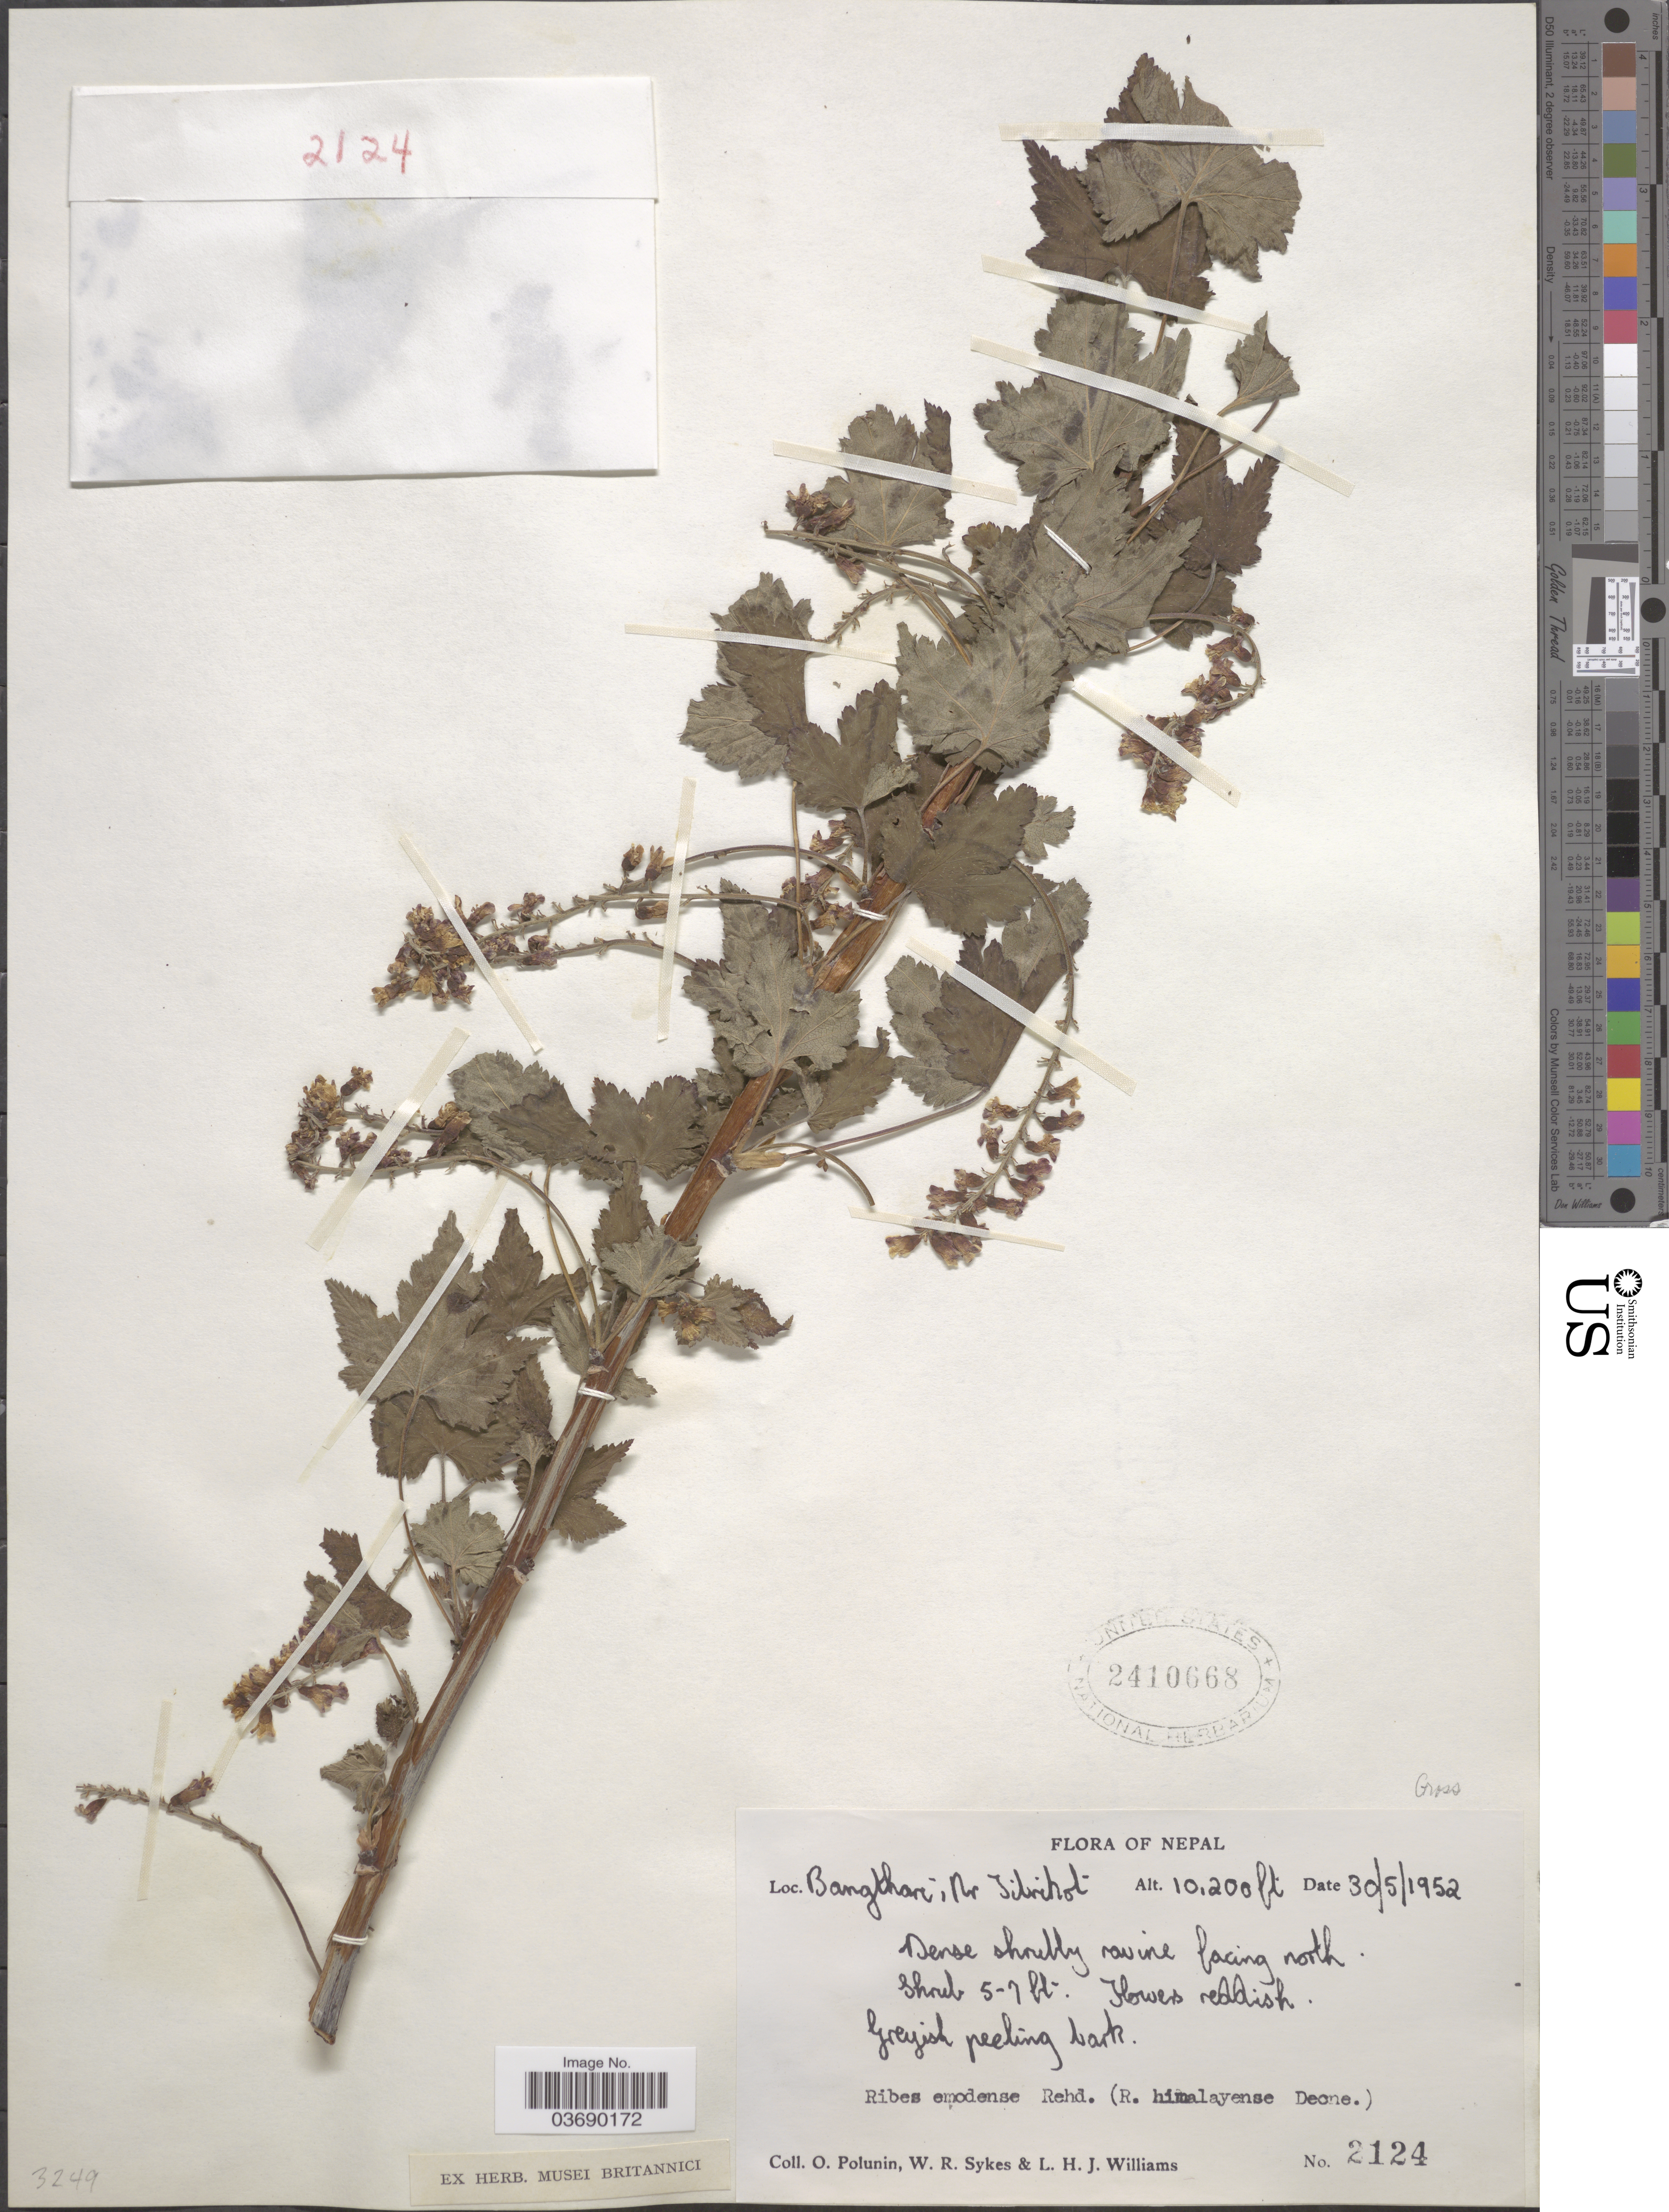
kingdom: Plantae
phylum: Tracheophyta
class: Magnoliopsida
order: Saxifragales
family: Grossulariaceae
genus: Ribes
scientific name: Ribes emodense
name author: Rehder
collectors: O. V. Polunin, W. R. Sykes & L. H. J. Williams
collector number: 2124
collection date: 1952-05-30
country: Nepal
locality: Bangthari, Nr Tibrihot.*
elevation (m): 3109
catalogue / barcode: US 2410668